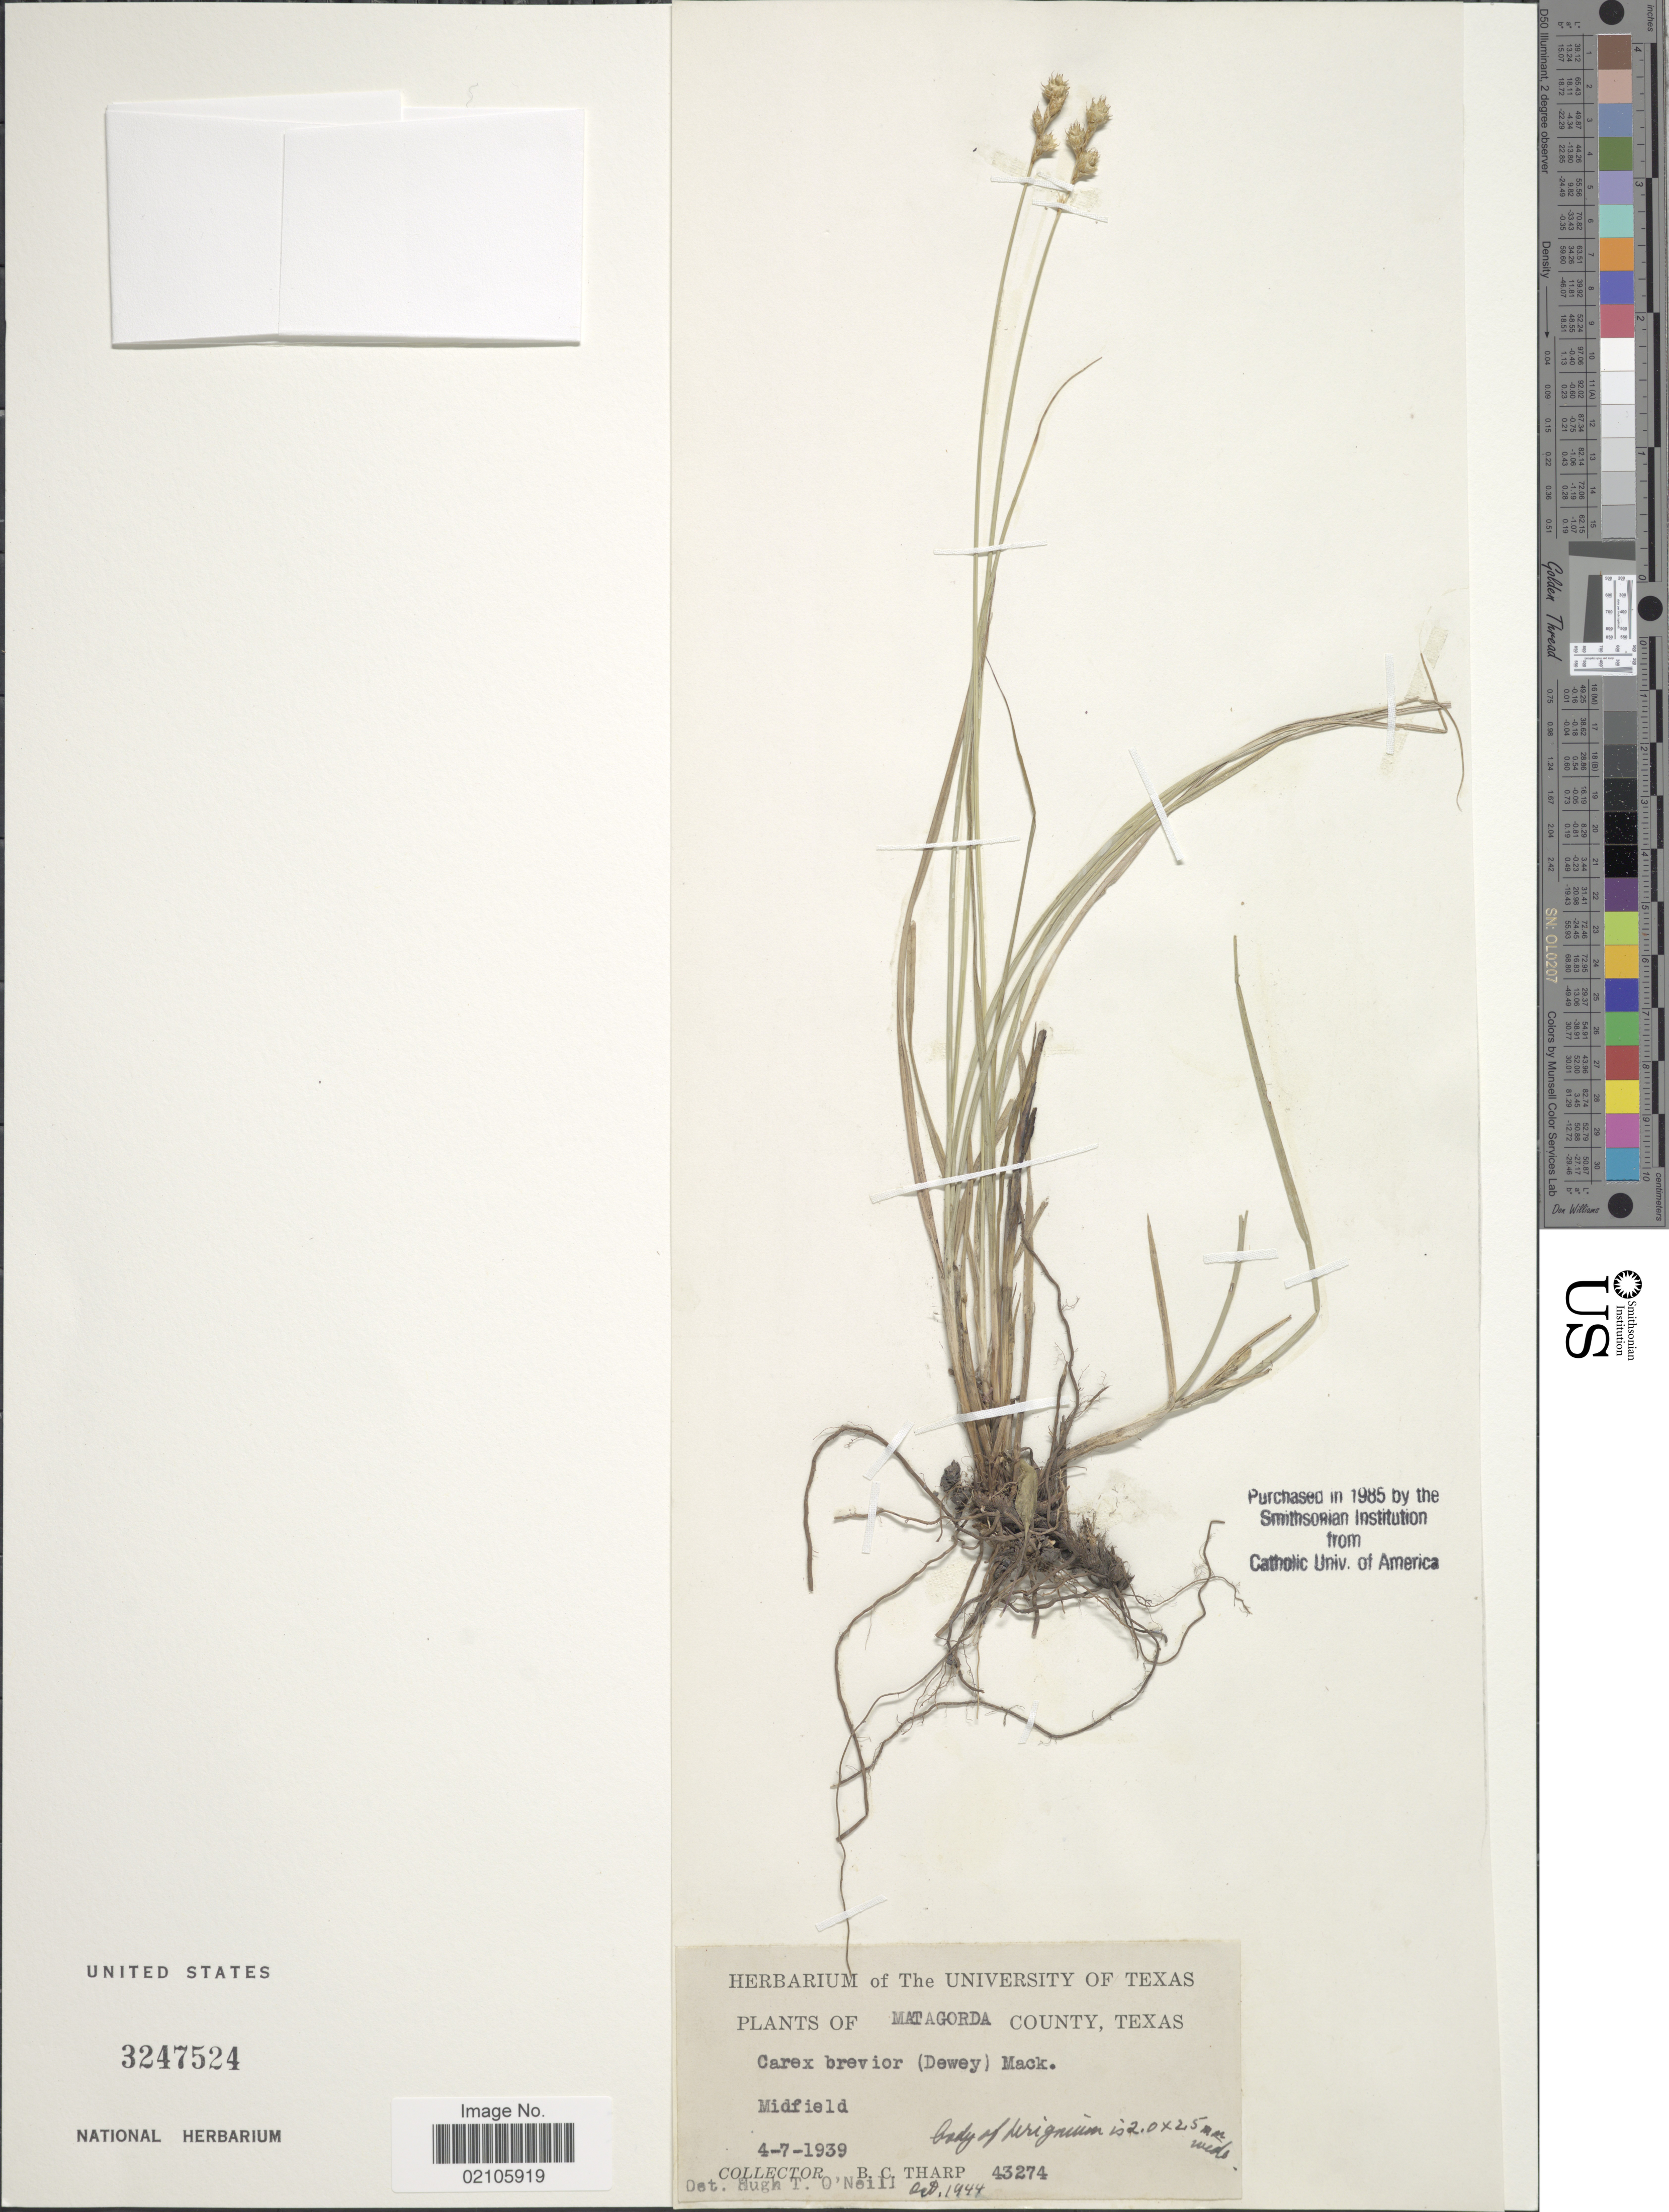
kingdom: Plantae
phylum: Tracheophyta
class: Liliopsida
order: Poales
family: Cyperaceae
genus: Carex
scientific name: Carex brevior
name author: (Dewey) Mack. ex Lunell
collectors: B. C. Tharp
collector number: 43274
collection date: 1939-04-07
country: United States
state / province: Texas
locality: Matagorda County, Midfield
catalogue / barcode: US 3247524